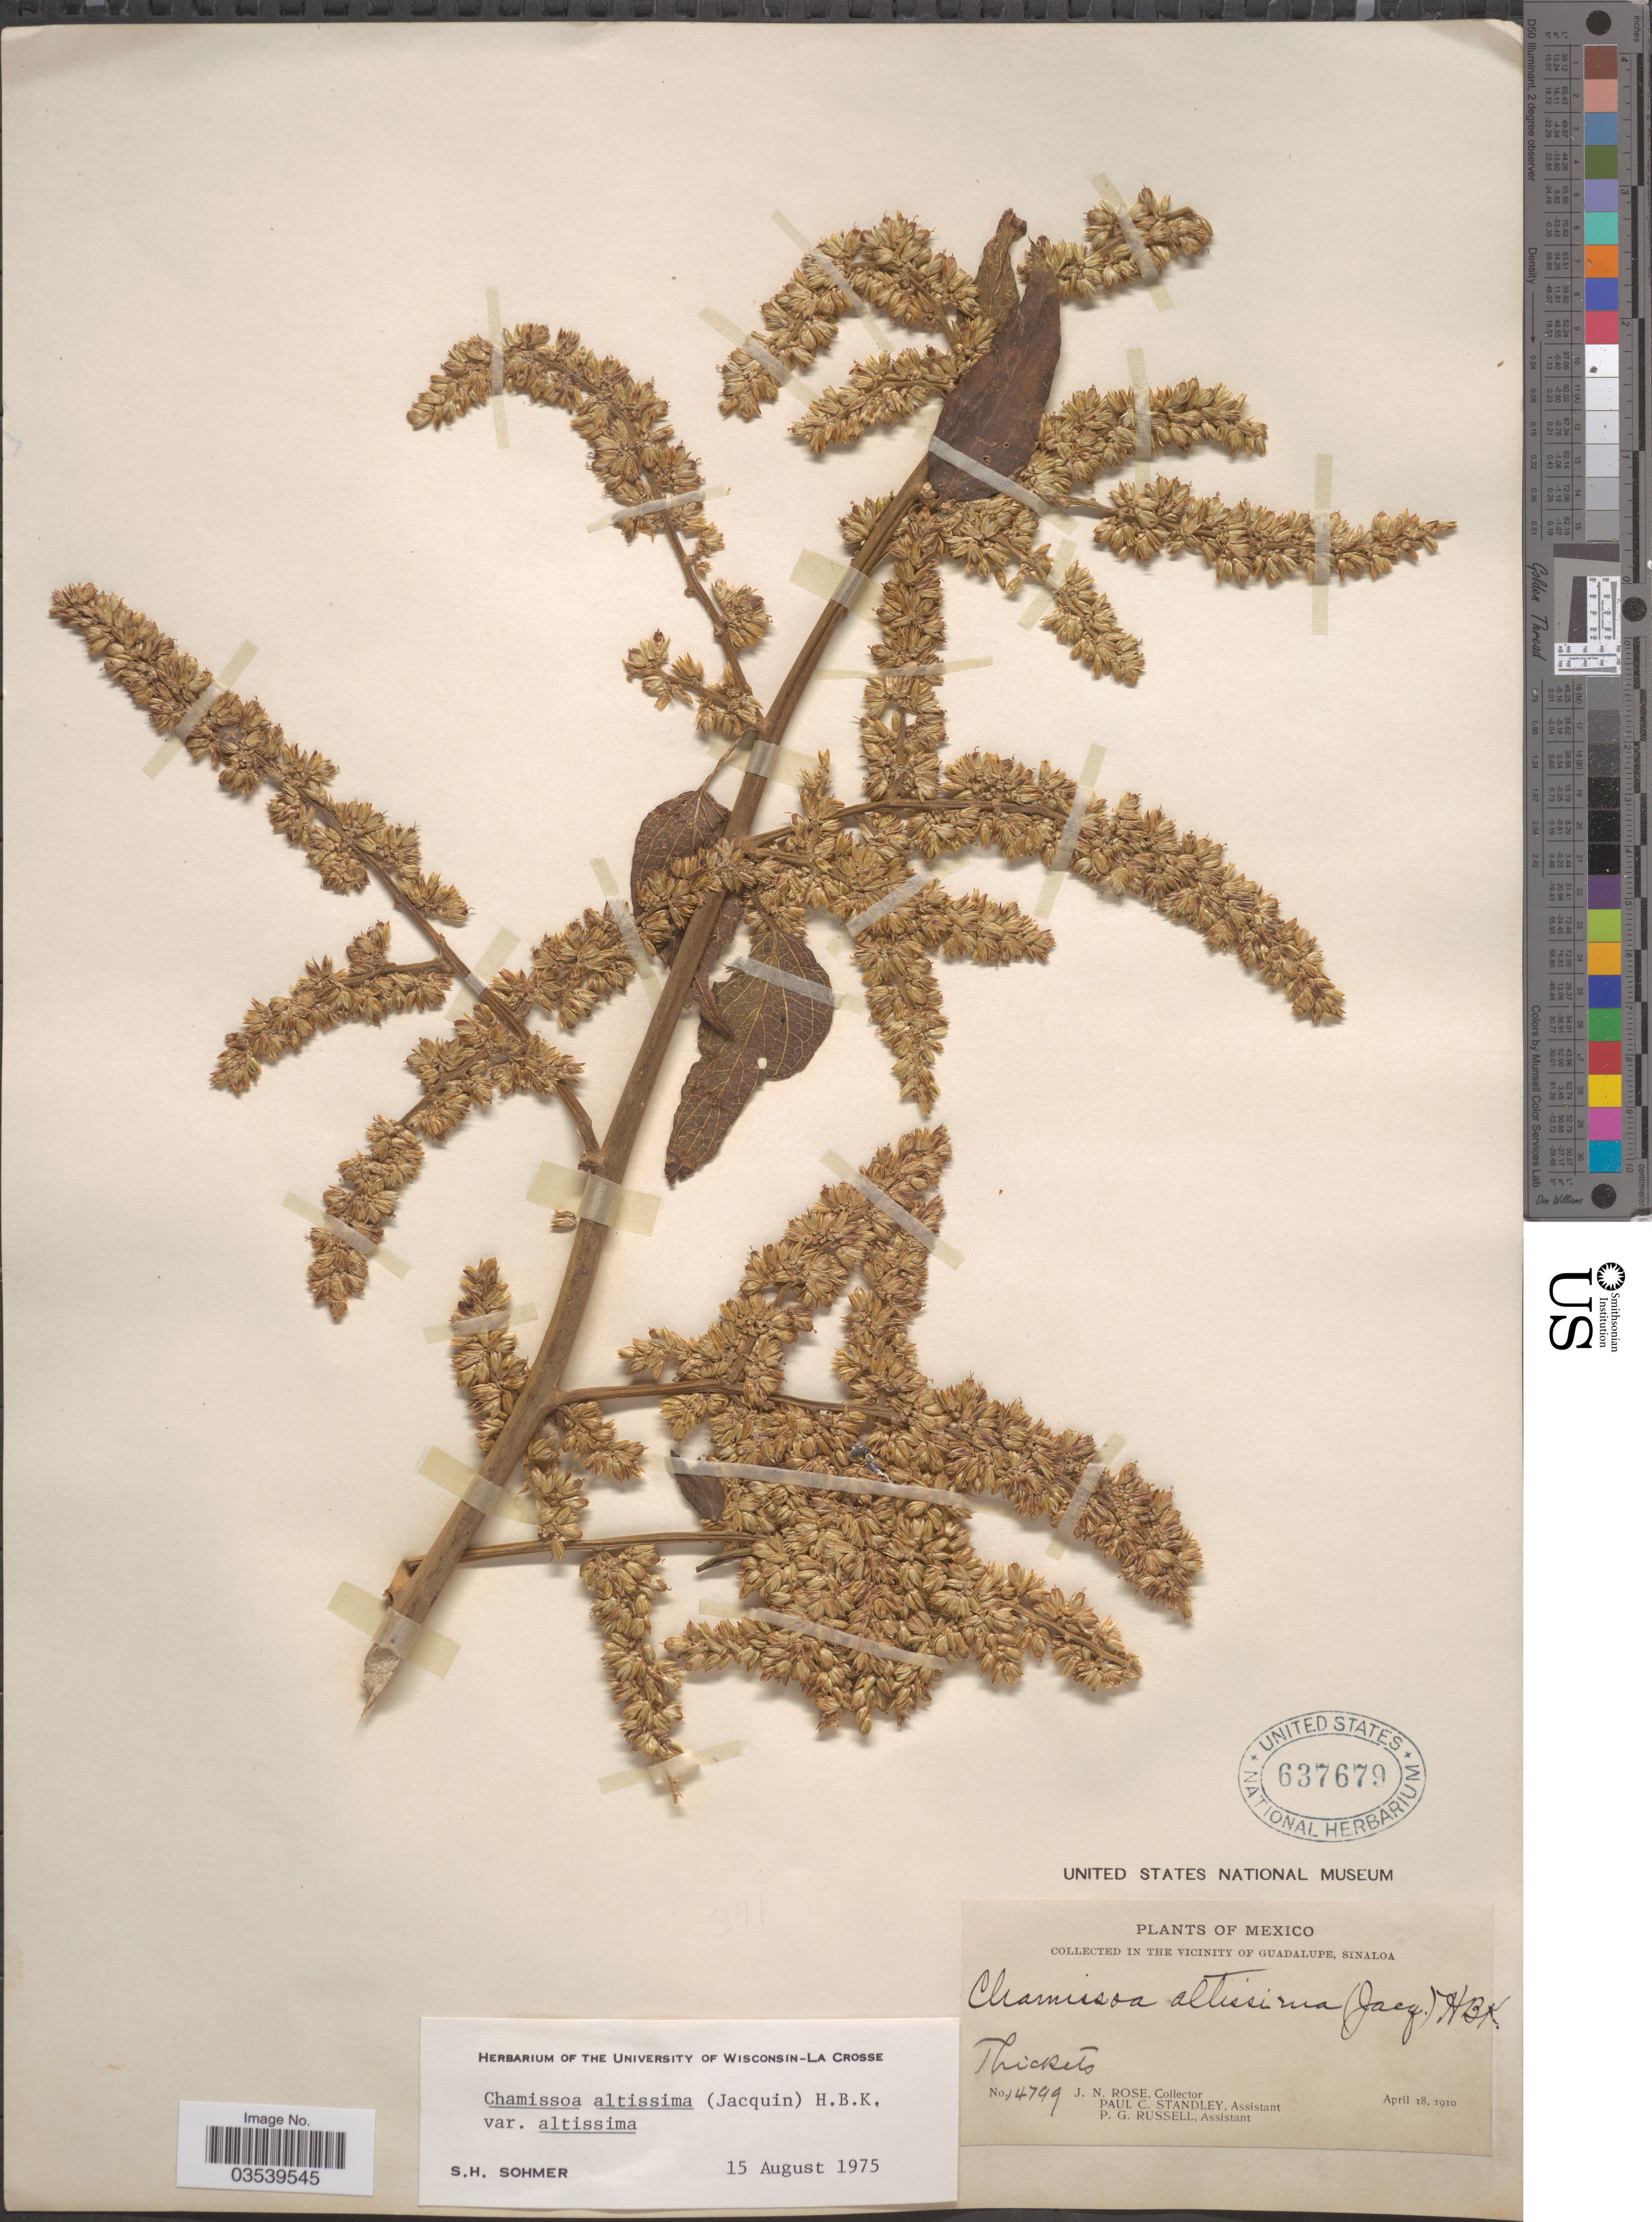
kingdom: Plantae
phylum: Tracheophyta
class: Magnoliopsida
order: Caryophyllales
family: Amaranthaceae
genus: Chamissoa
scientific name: Chamissoa altissima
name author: (Jacq.) Kunth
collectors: J. N. Rose, P. C. Standley & P. G. Russell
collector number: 14799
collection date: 1910-04-18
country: Mexico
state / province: Sinaloa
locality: In the vicinity of Guadalupe.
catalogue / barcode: US 637679